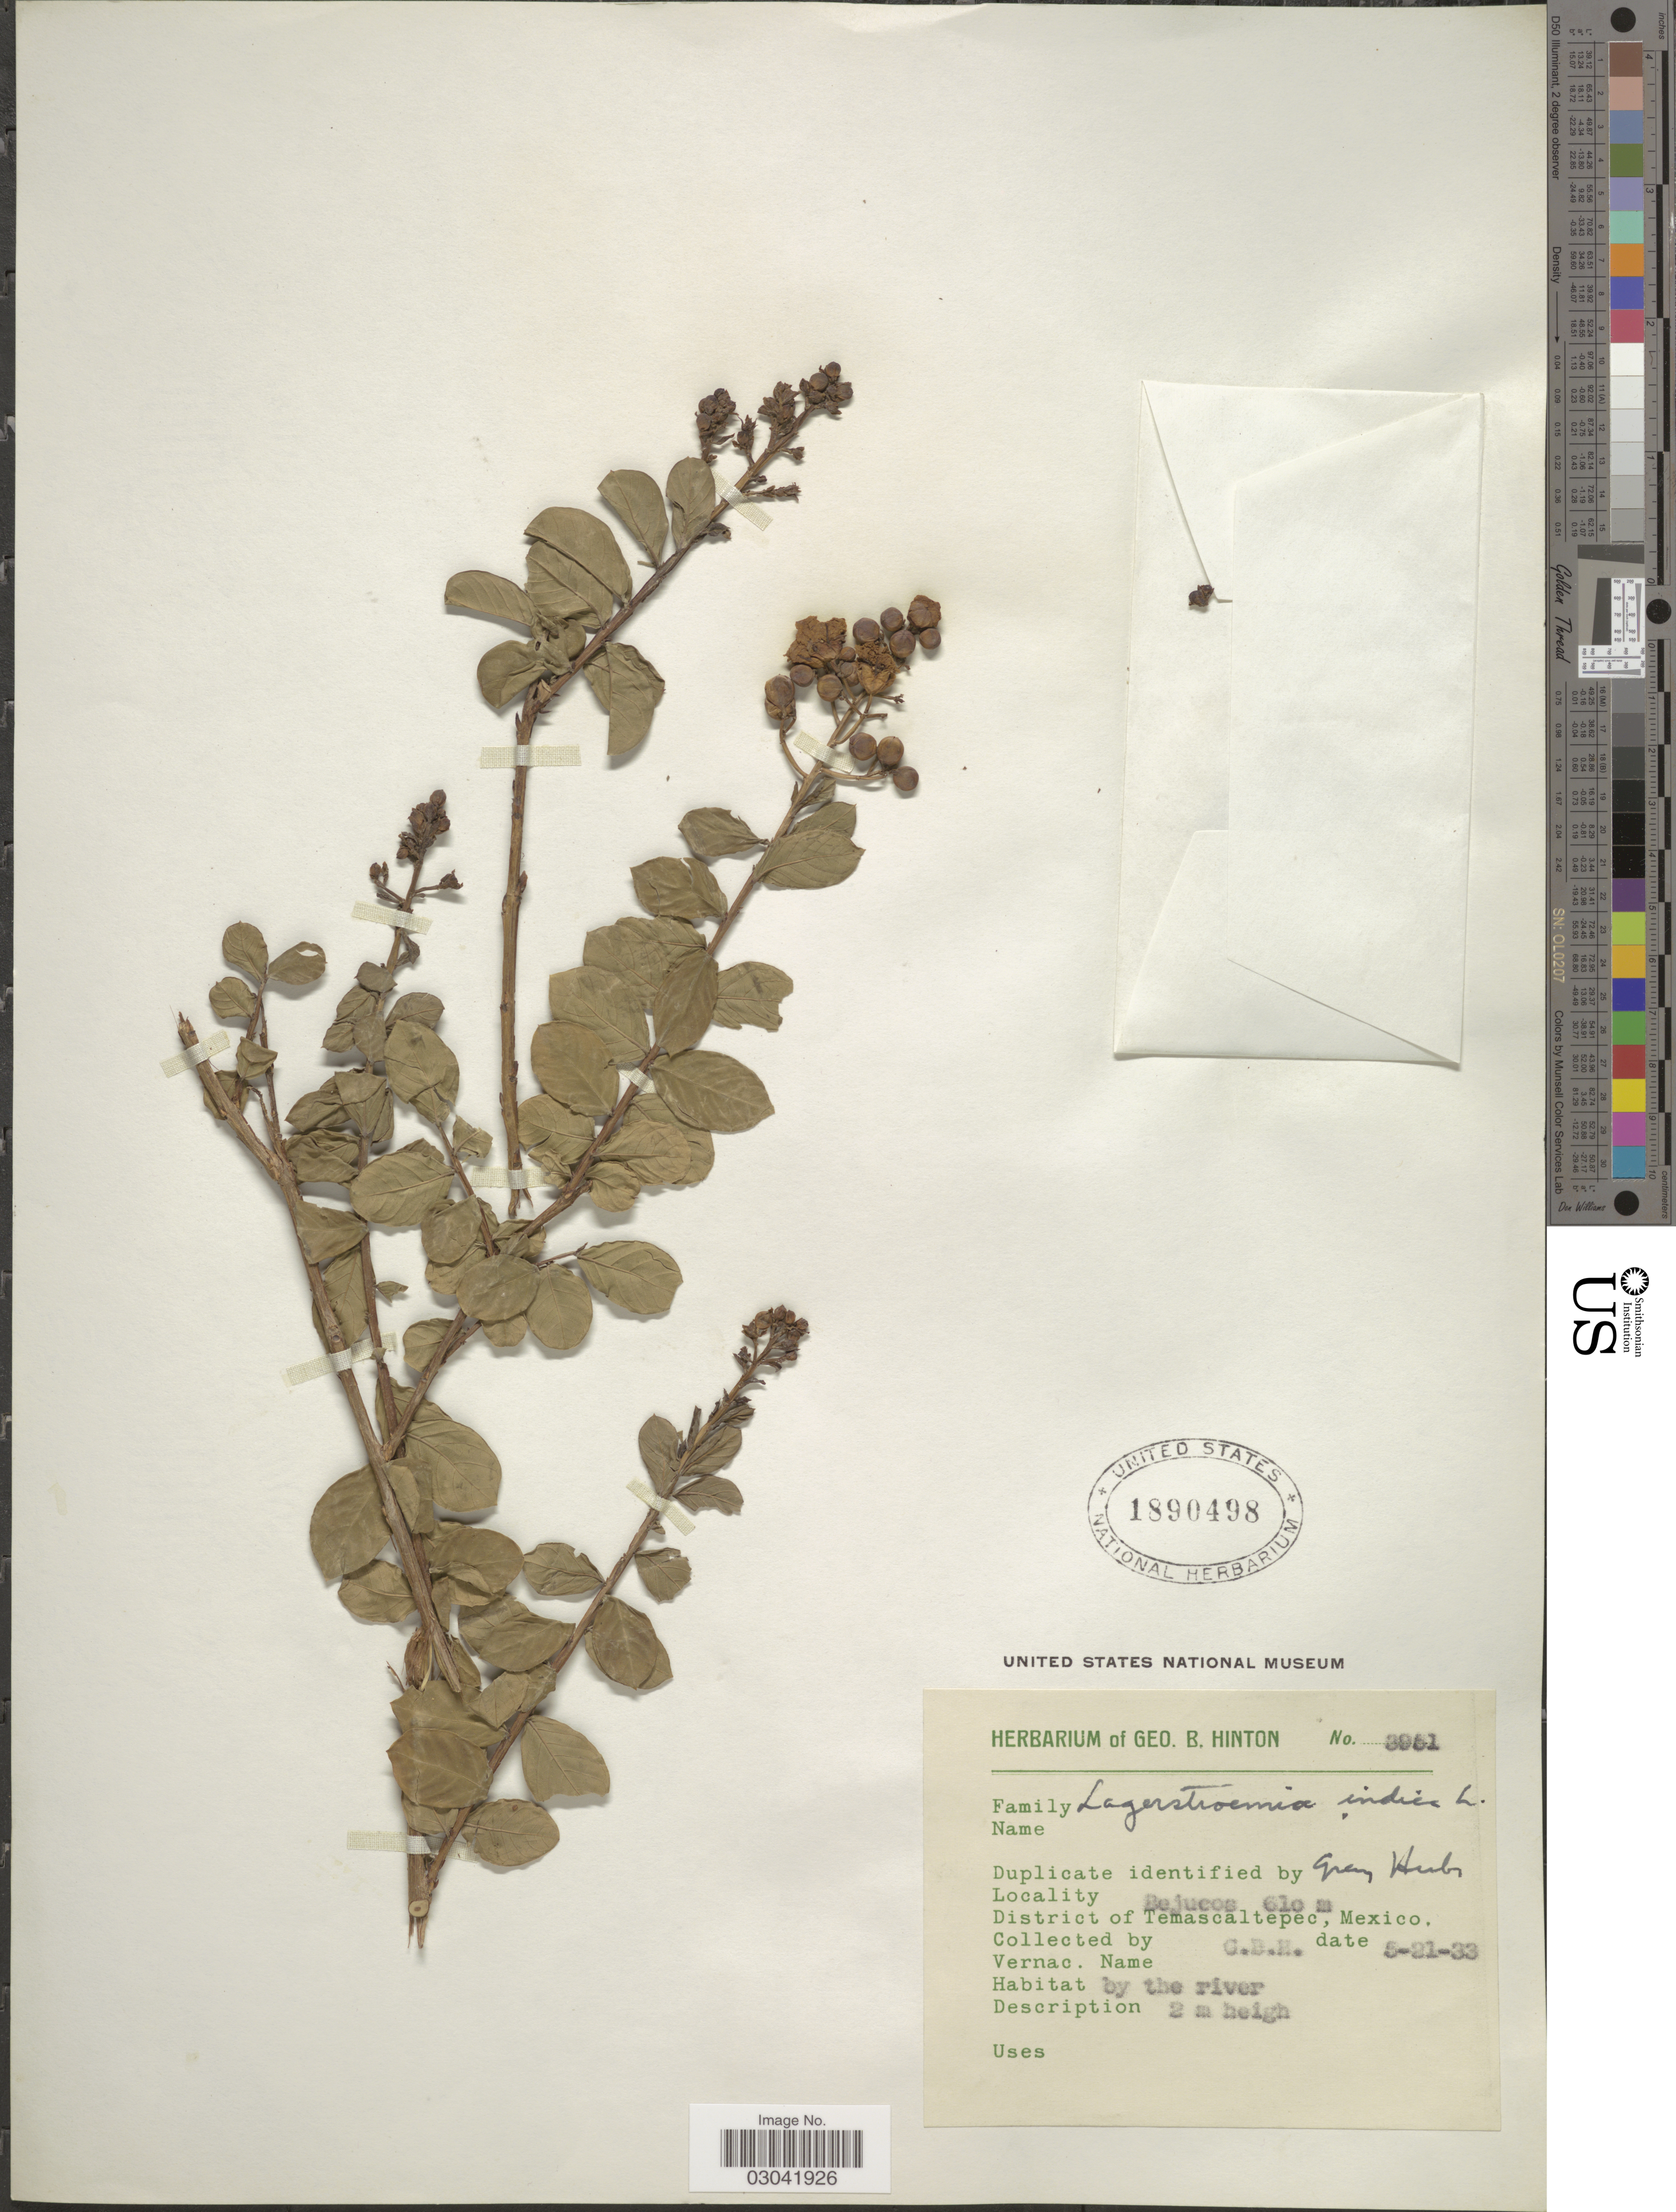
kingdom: Plantae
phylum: Tracheophyta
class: Magnoliopsida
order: Myrtales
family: Lythraceae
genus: Lagerstroemia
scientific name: Lagerstroemia indica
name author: L.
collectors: G. B. Hinton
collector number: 3951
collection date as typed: Transcribed d/m/y: 21/5/33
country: Mexico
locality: Bejucos, District of Temascaltepec.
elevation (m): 610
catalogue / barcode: US 1890498